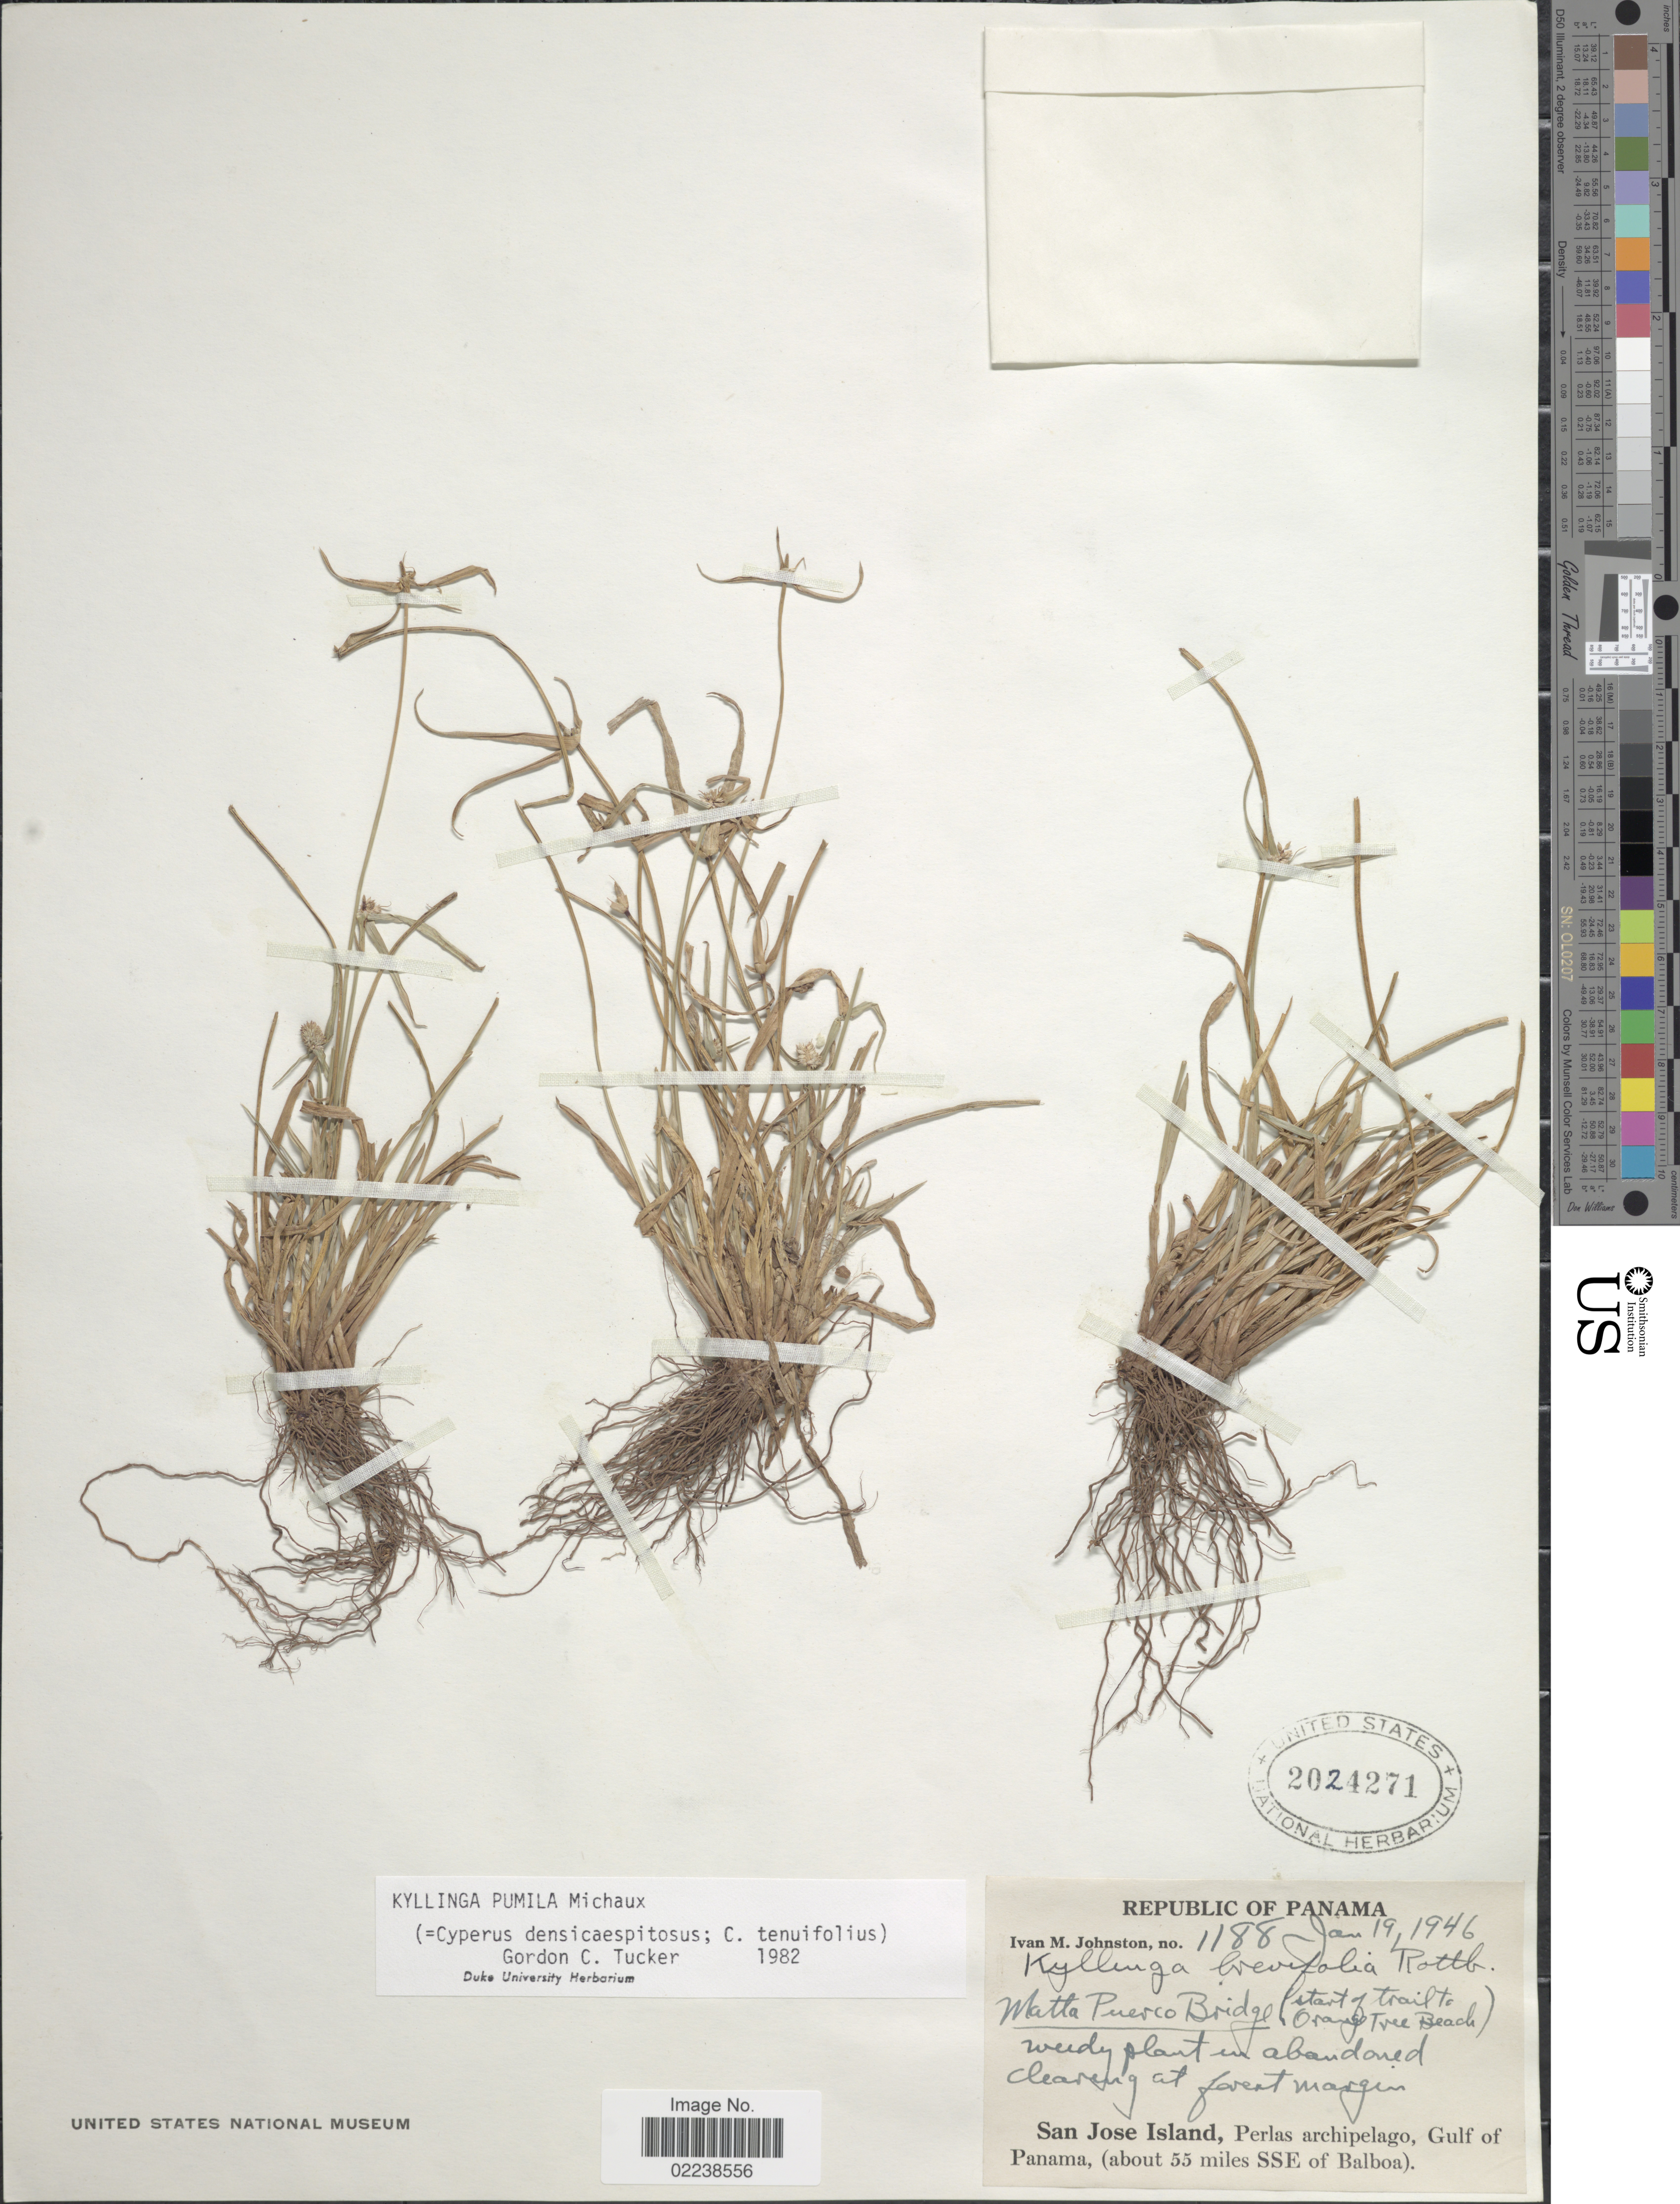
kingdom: Plantae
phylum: Tracheophyta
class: Liliopsida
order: Poales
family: Cyperaceae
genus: Cyperus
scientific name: Cyperus hortensis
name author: (Salzm. ex Steud.) Dorr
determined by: Strong, Mark T., (BOT), Smithsonian Institution - National Museum of Natural History (UNITED STATES)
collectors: I.M. Johnston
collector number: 1188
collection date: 1946-01-19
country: Panama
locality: Weedy plant in abundaned clearing at forest margin. San Jose Island, Perlas archipelago, Gulf of Panama, (about 55 miles SSE of Balboa)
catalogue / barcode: US 2024271